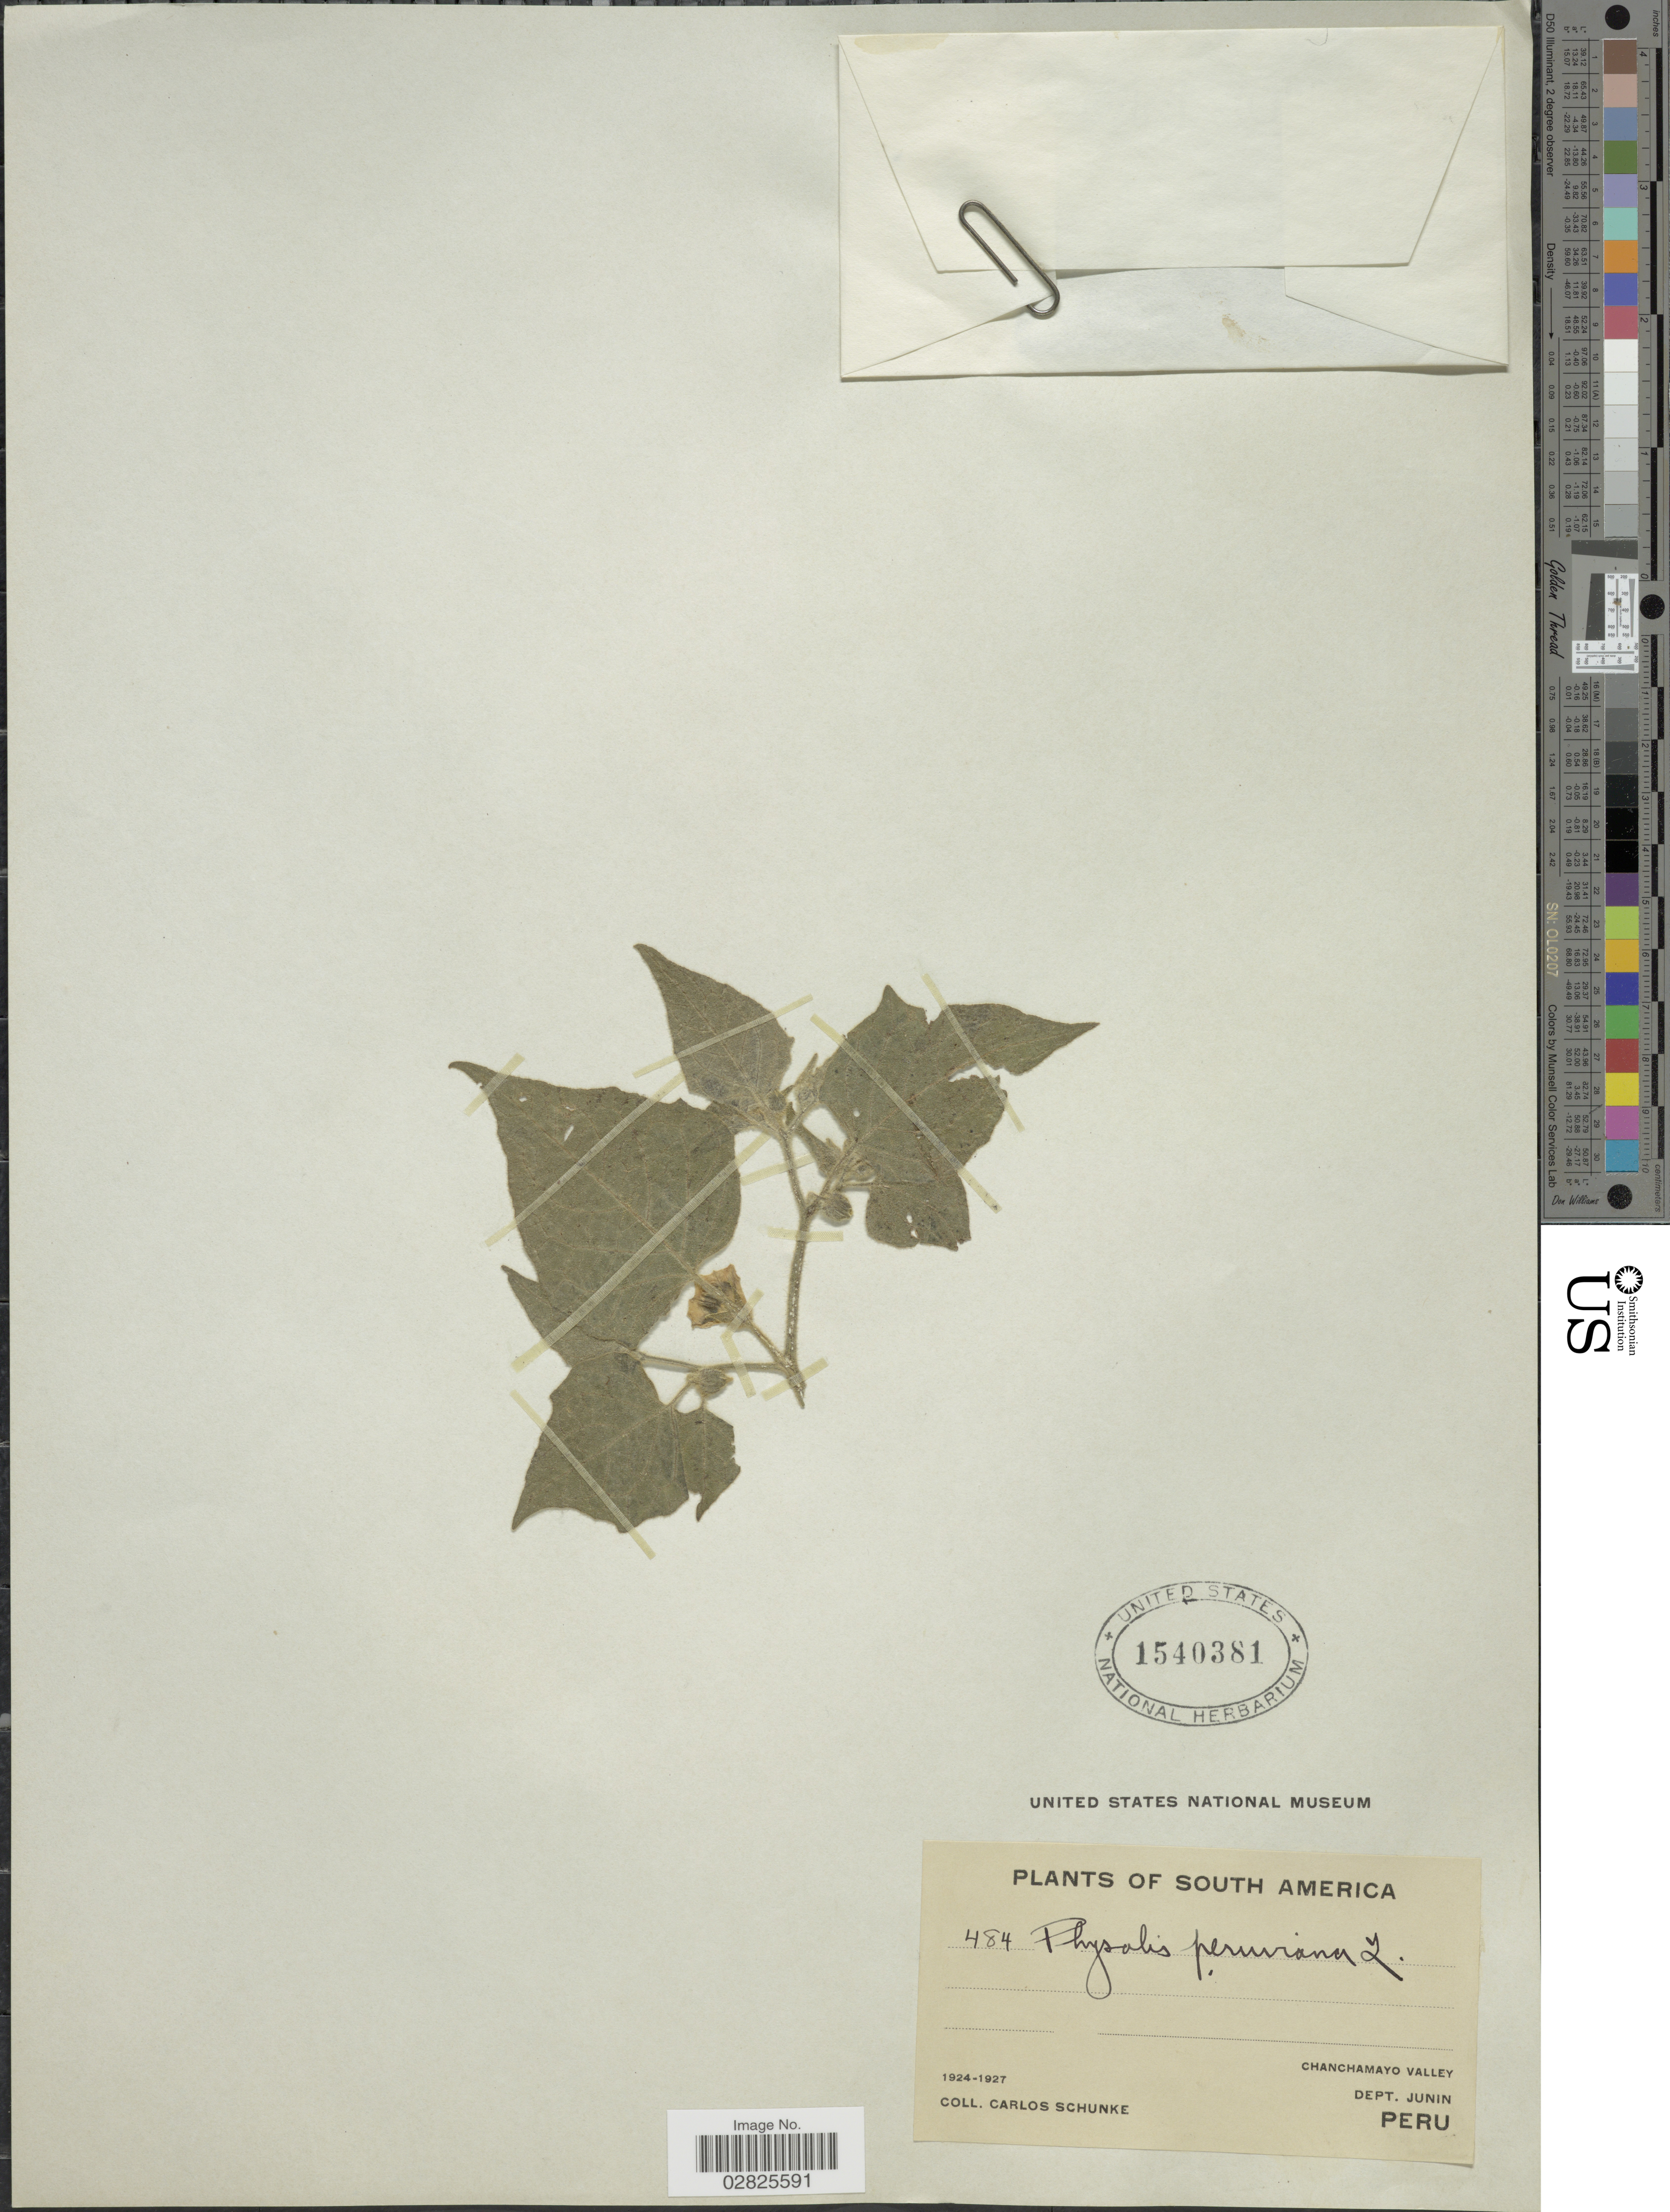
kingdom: Plantae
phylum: Tracheophyta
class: Magnoliopsida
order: Solanales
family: Solanaceae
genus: Physalis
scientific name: Physalis peruviana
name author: L.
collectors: C. Schunke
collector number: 484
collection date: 1924/1927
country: Peru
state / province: Junín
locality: Chanchanmayo Valley. Dept. Junin.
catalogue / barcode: US 1540381